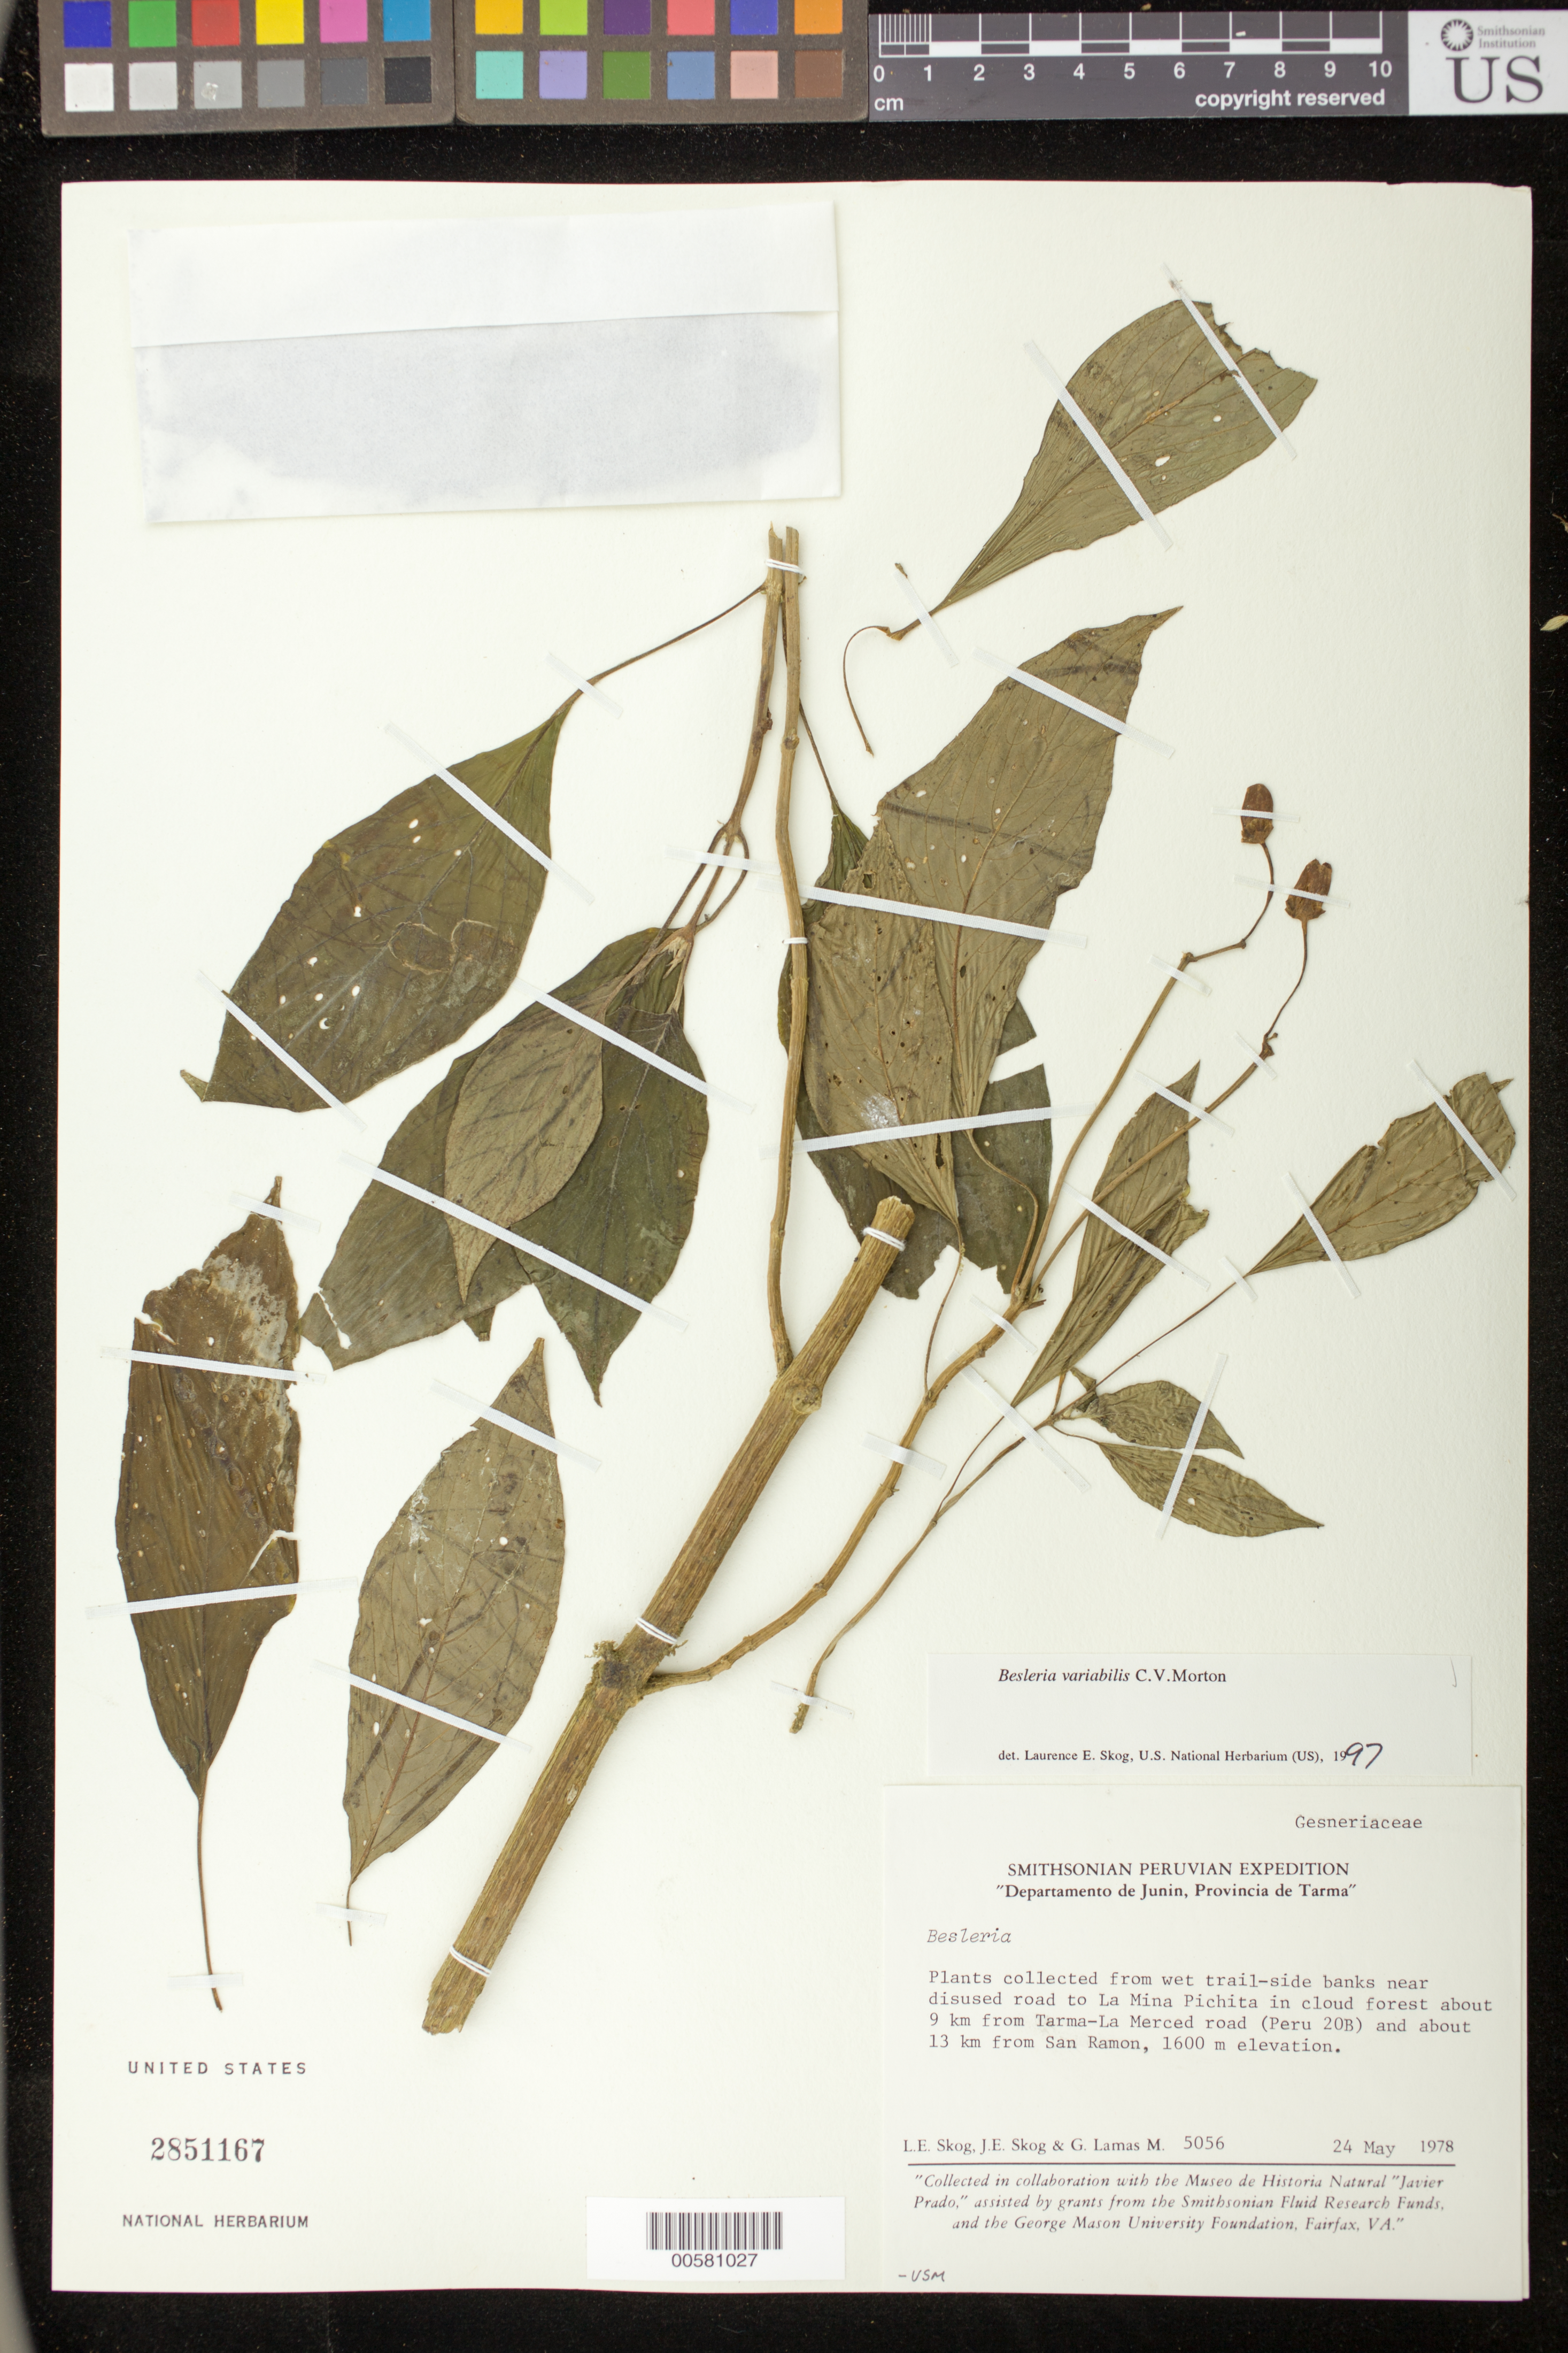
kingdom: Plantae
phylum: Tracheophyta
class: Magnoliopsida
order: Lamiales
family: Gesneriaceae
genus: Besleria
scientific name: Besleria lucida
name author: Poepp.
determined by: Skog, Laurence E.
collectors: L. E. Skog, J. E. Skog & G. Lamas M.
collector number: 5056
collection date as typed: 24 May 1978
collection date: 1978-05-24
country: Peru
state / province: Junín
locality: Prov. Tarma; near disused road to La Mina Pichita about 9 km from Tarma - La Merced road (Peru 20B) and about 13 km from San Ramon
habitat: Wet trail-side banks near disused road in cloud forest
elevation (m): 1600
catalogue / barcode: US 2851167